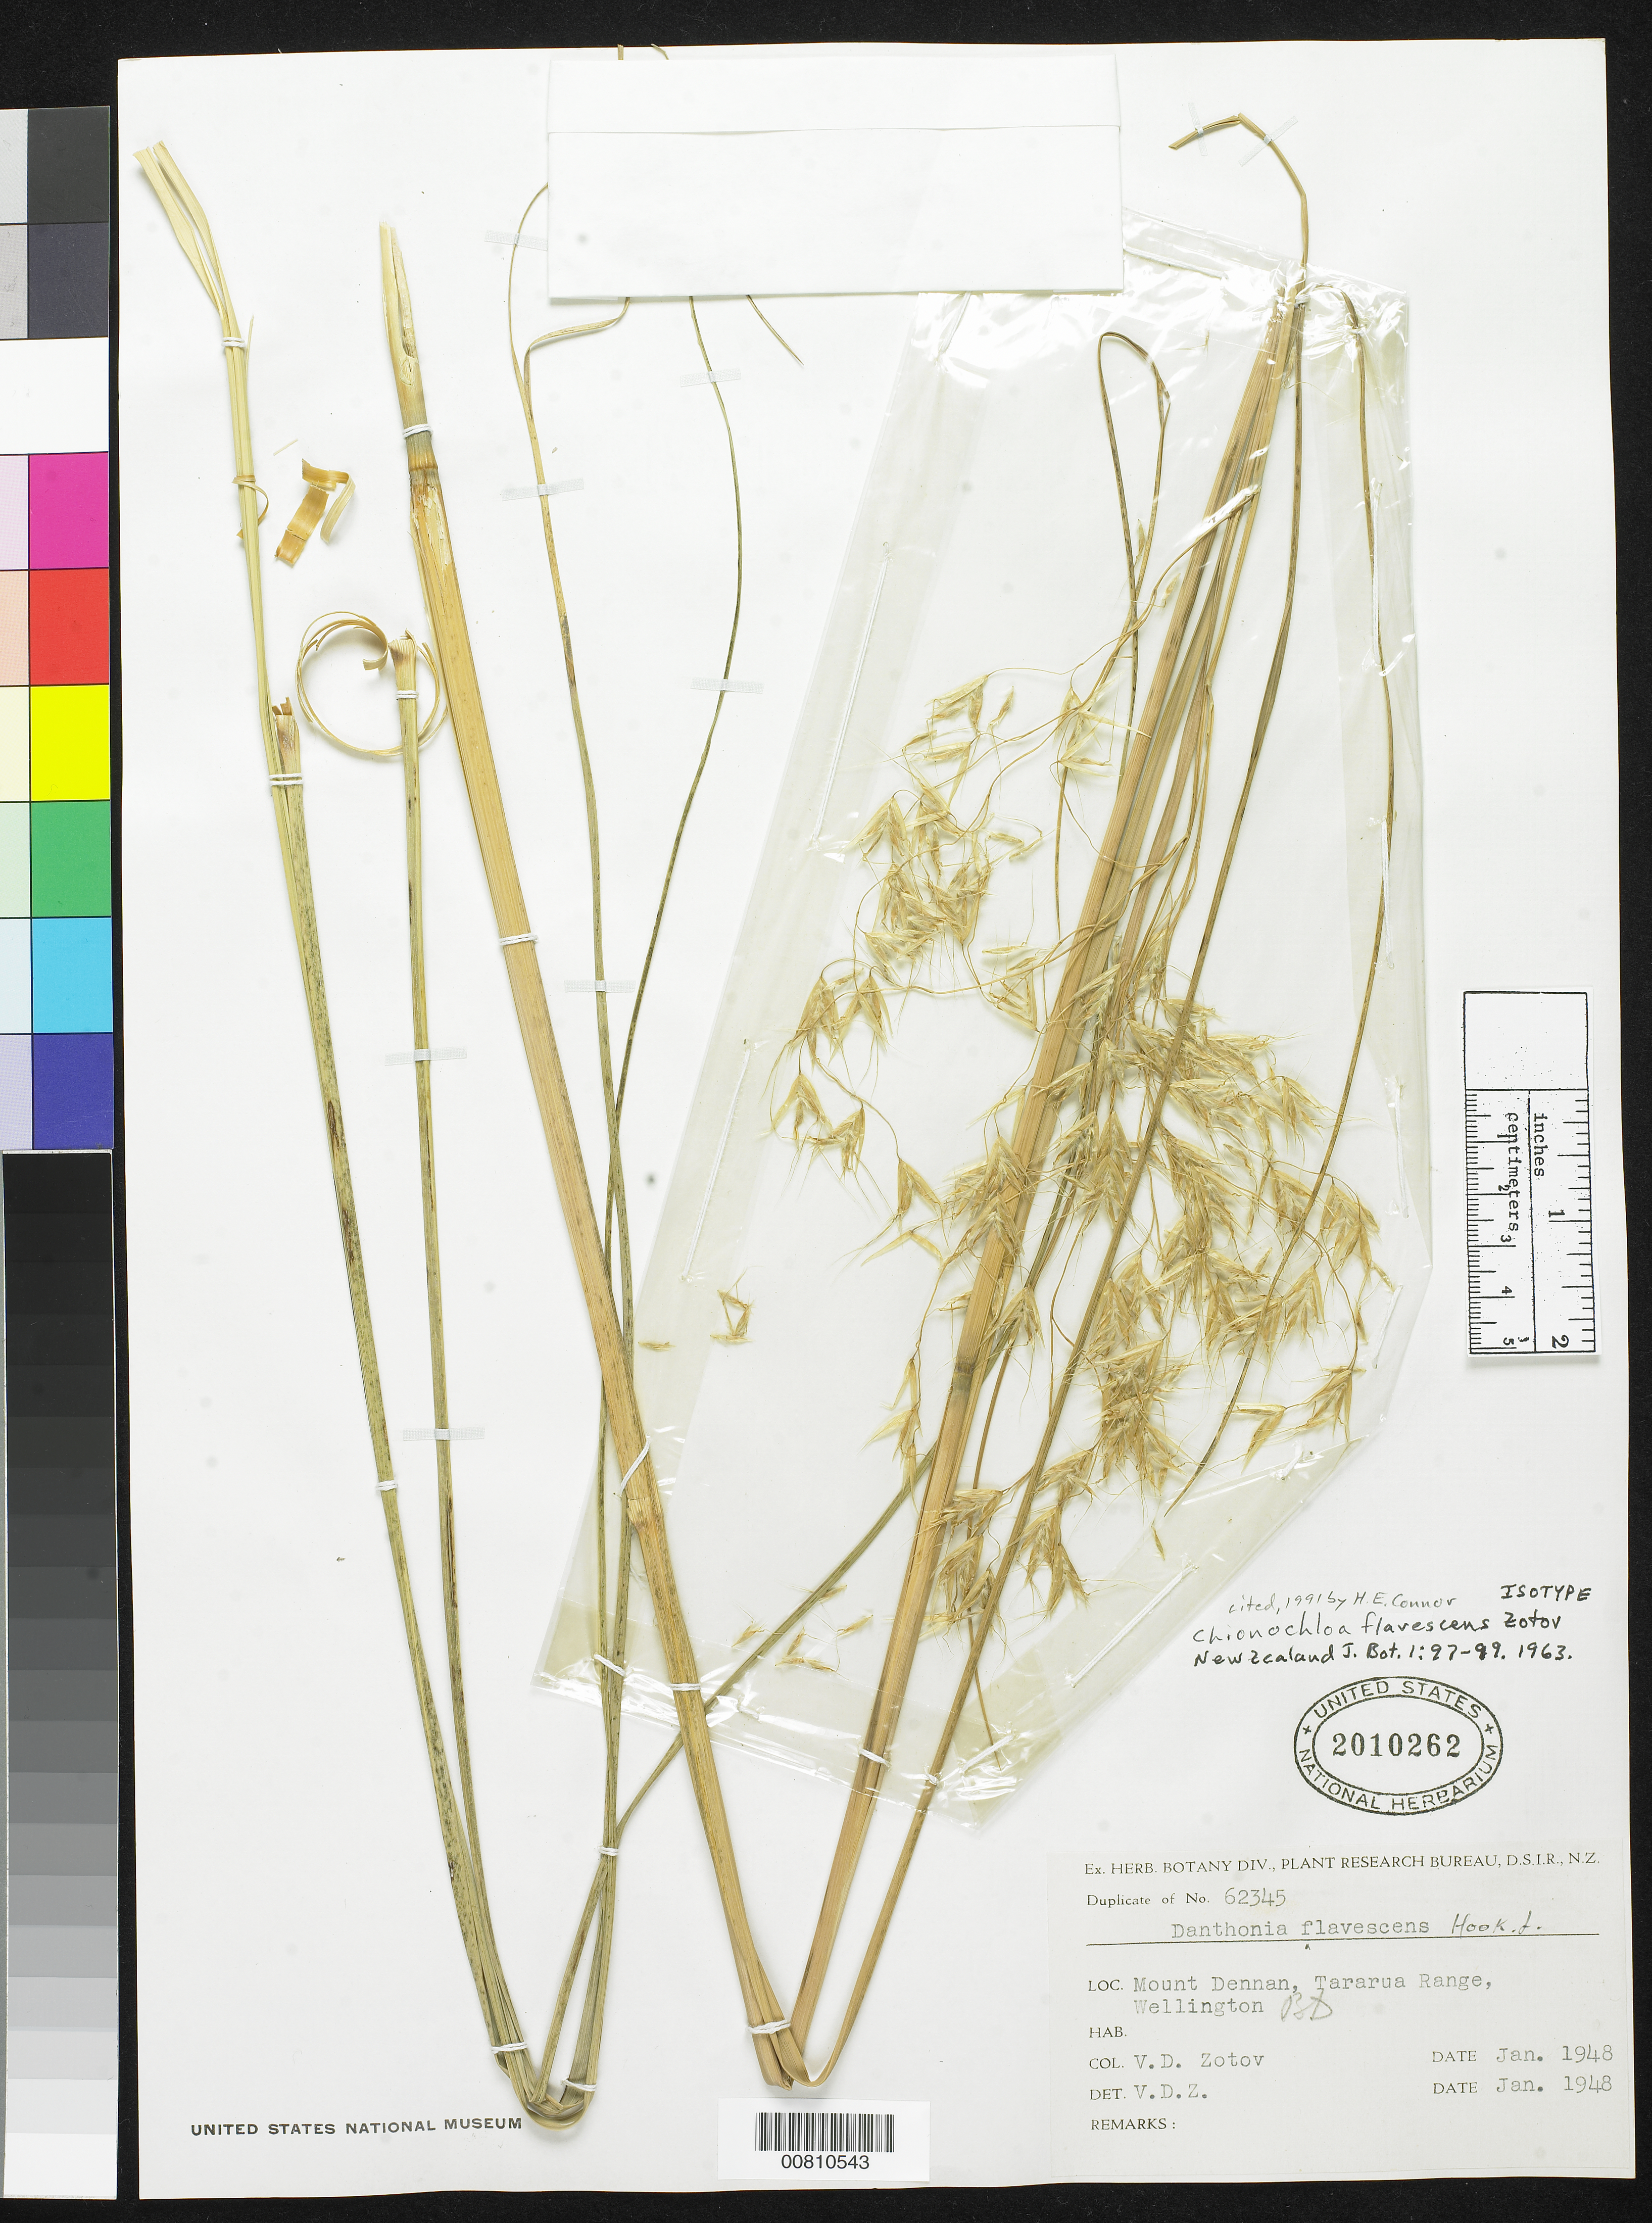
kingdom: Plantae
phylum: Tracheophyta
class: Liliopsida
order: Poales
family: Poaceae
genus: Chionochloa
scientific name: Chionochloa flavescens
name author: Zotov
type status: Isotype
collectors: V. Zotov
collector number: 62345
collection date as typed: Jan 1948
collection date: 1948-01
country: New Zealand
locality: Mount Dennan, Tararua Range, Wellington.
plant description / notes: Protologue, "Lincoln 62345".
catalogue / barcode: US 2010262